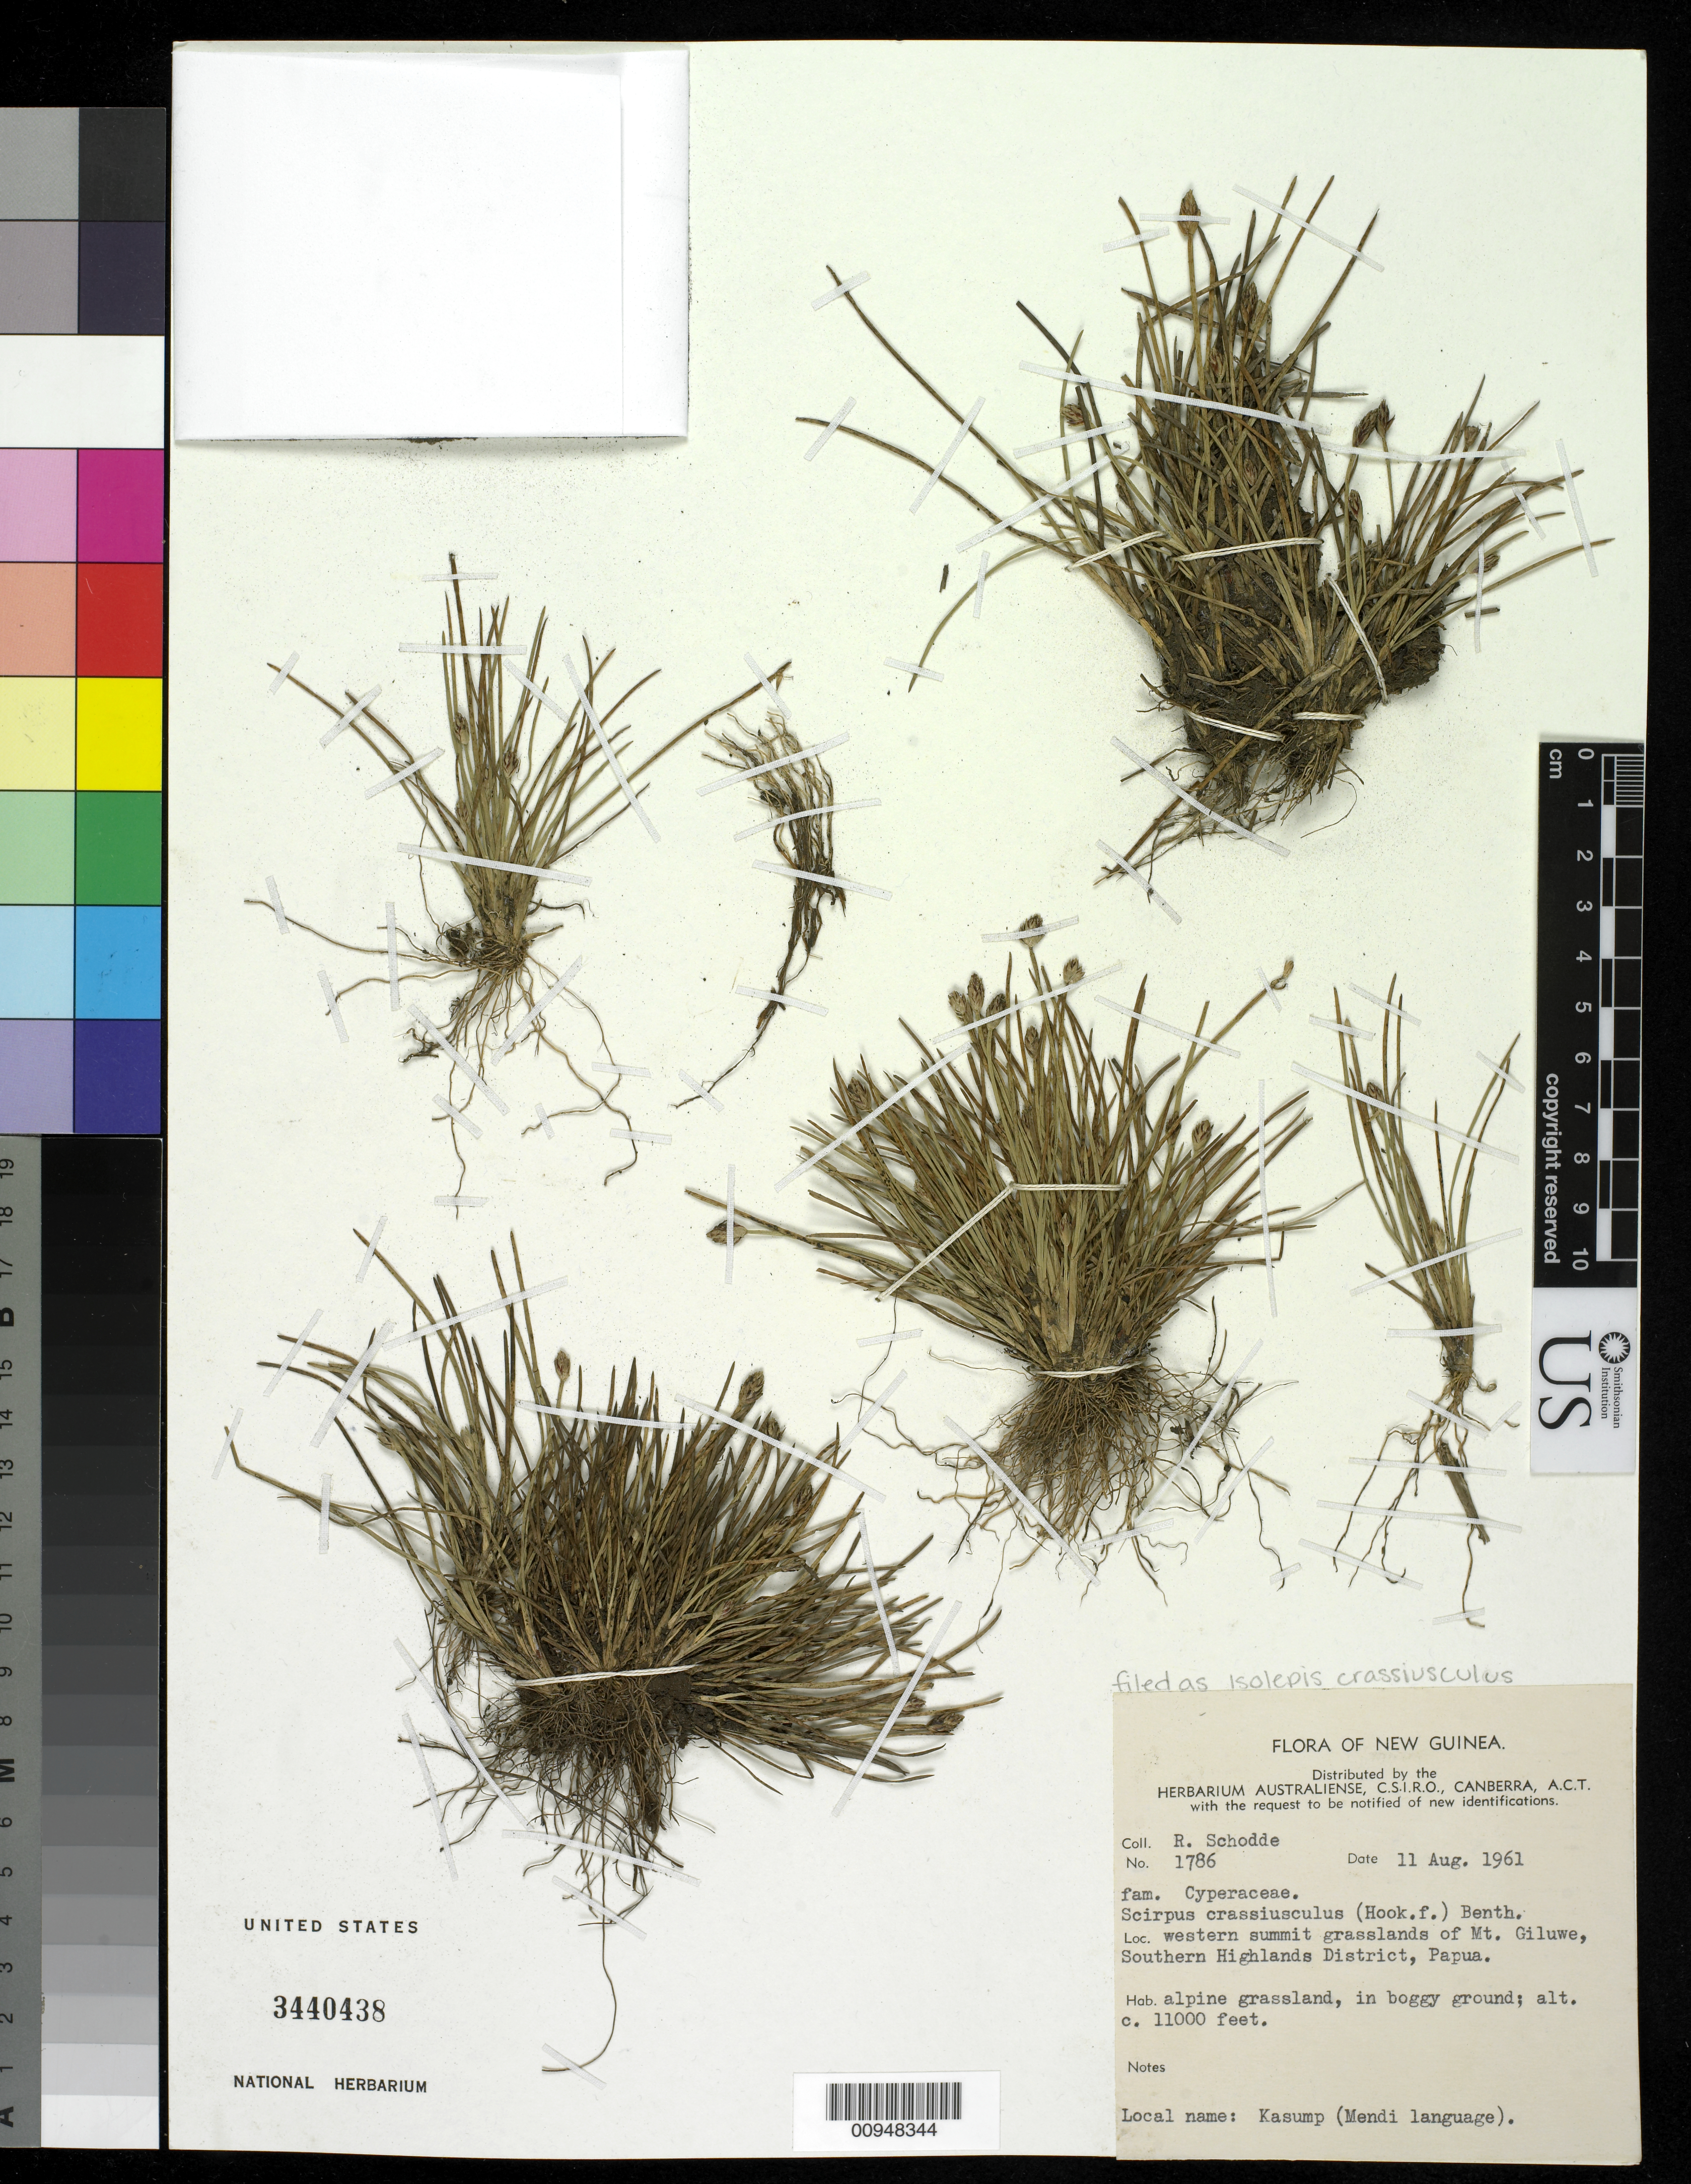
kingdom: Plantae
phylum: Tracheophyta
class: Liliopsida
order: Poales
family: Cyperaceae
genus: Isolepis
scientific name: Isolepis crassiuscula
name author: Hook. f.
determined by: Strong, Mark T., (BOT), Smithsonian Institution - National Museum of Natural History (UNITED STATES)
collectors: R. Schodde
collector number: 1786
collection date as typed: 11 Aug 1961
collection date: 1961-08-11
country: Papua New Guinea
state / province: Southern Highlands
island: New Guinea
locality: W summit grasslands of Mt. Giluwe.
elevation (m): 3353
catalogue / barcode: US 3440438